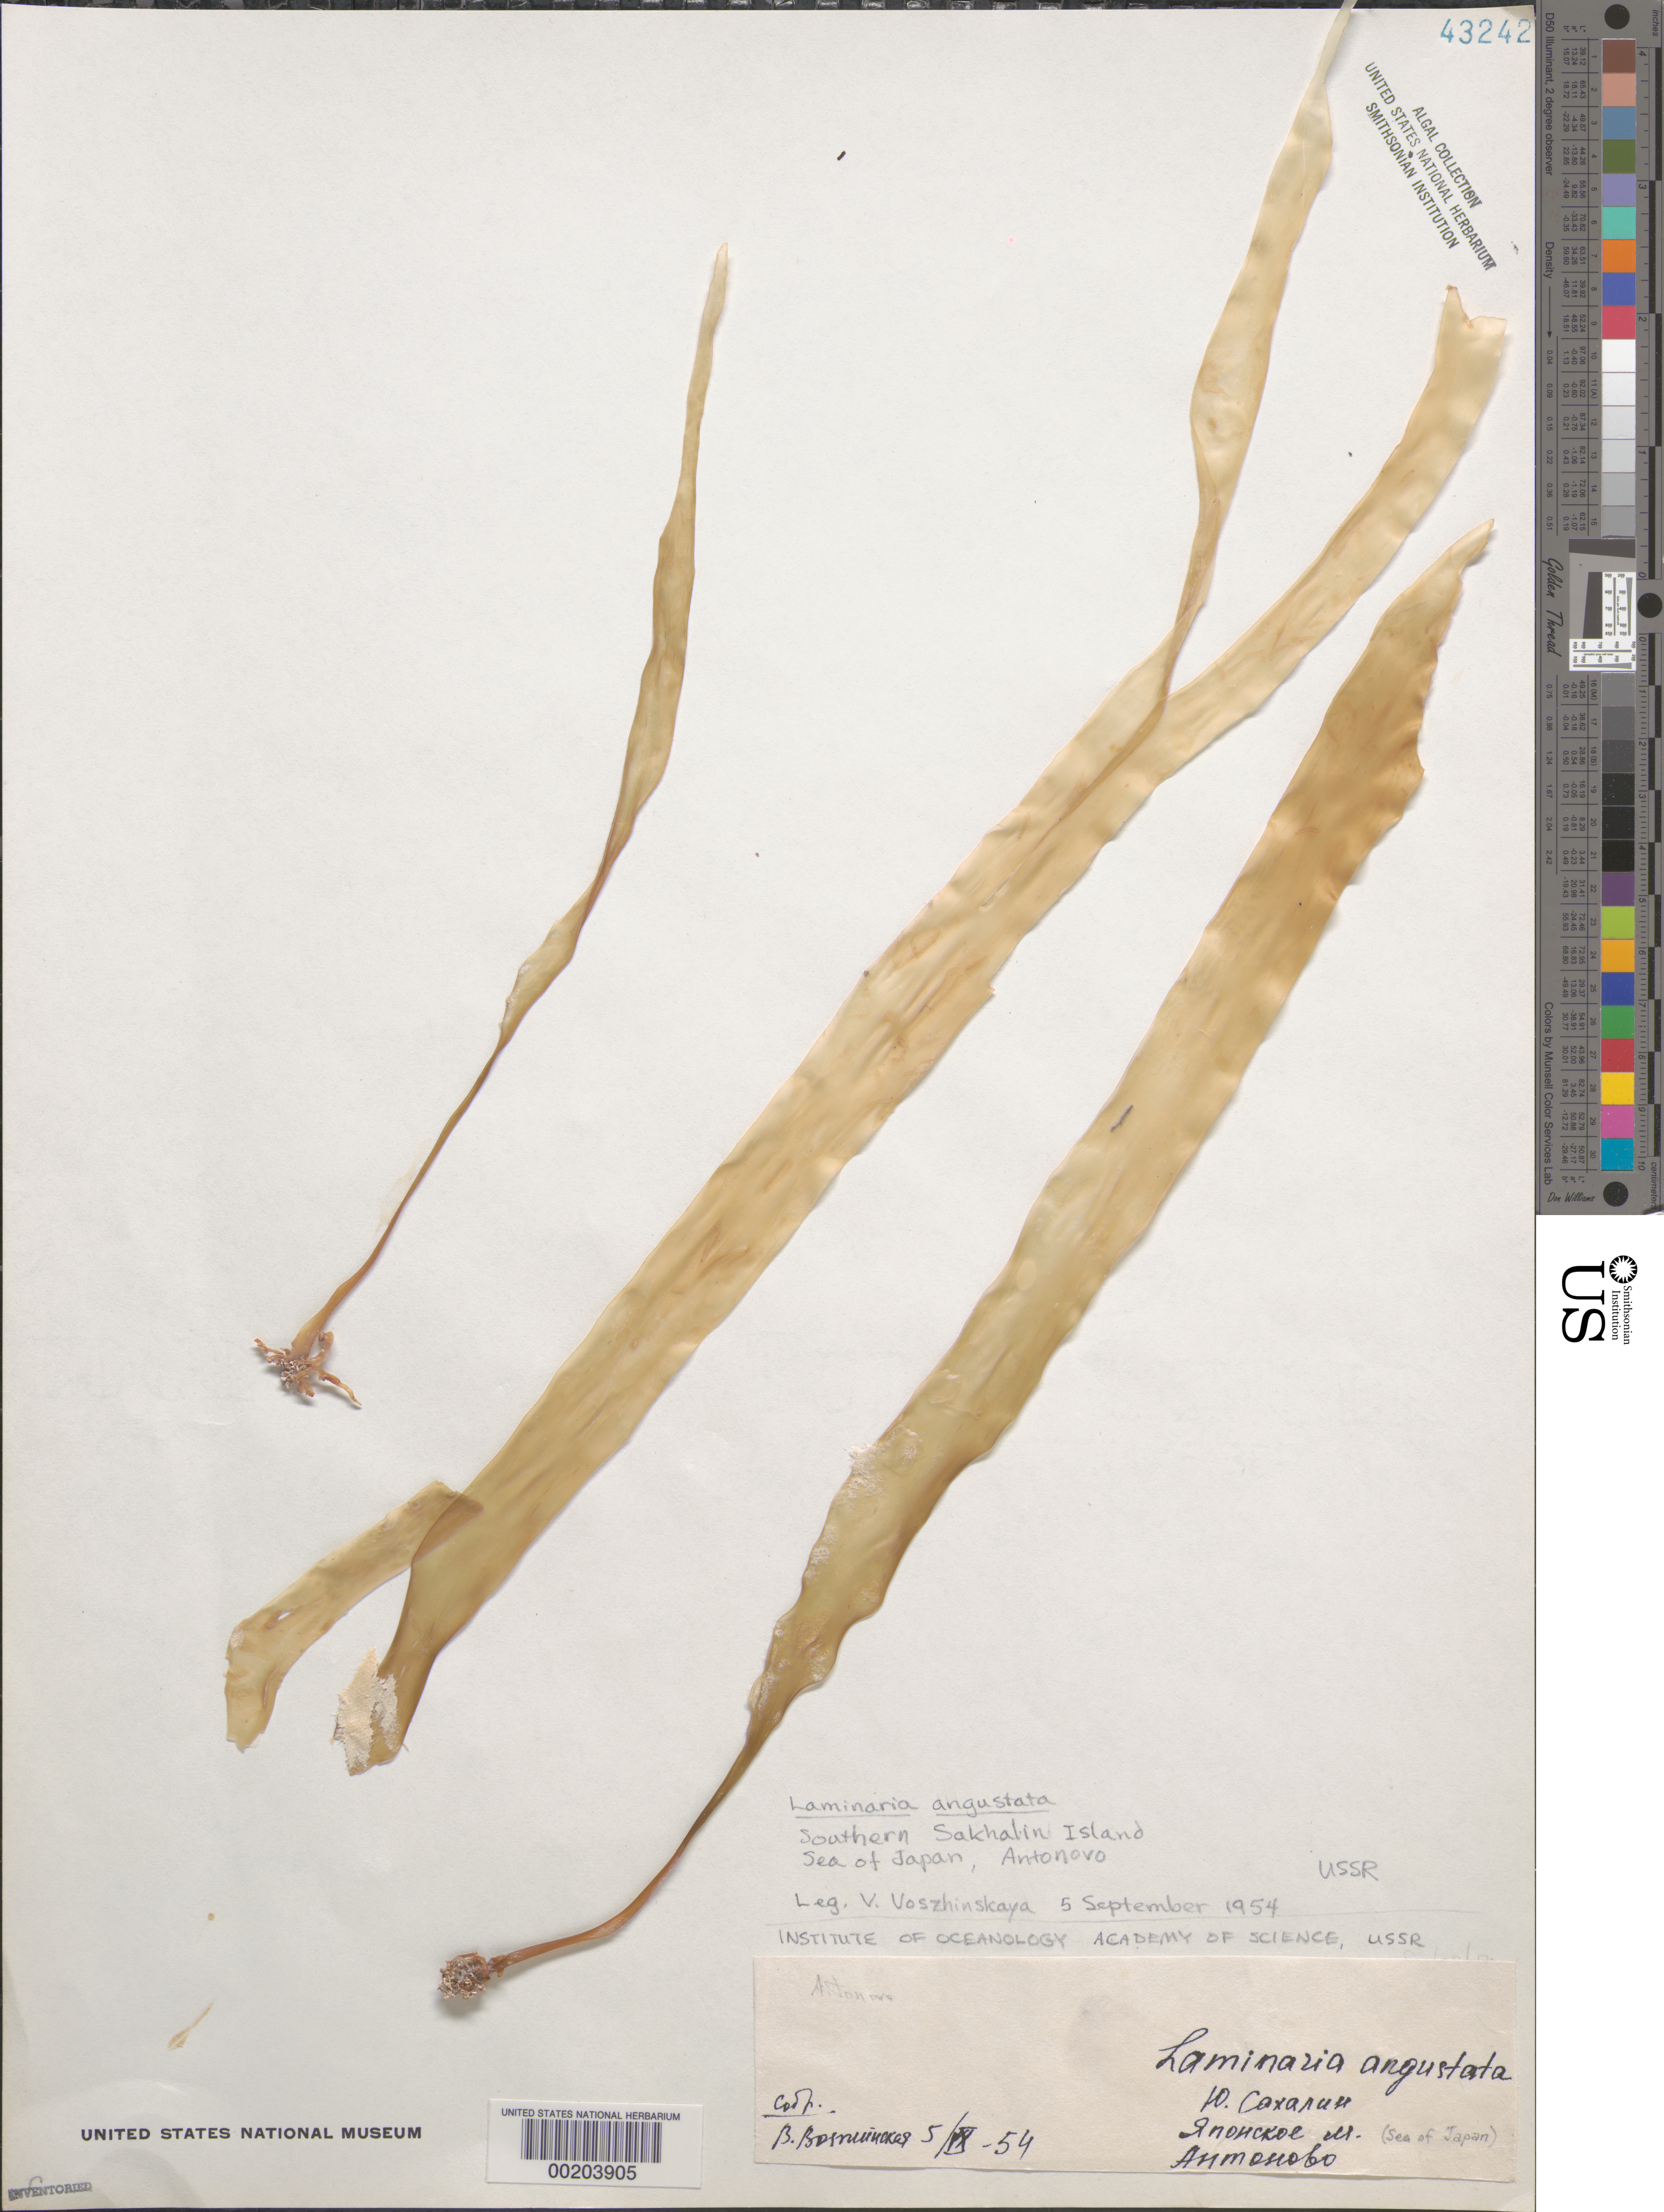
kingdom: Chromista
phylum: Ochrophyta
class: Phaeophyceae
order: Laminariales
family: Laminariaceae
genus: Saccharina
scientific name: Saccharina angustata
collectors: V. Vozzhinskaya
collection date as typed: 05 Sep 1954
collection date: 1954-09-05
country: Russian Federation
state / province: Sakhalin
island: Sakhalin Island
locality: Sea of Japan, Antonovo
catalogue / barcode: US 43242